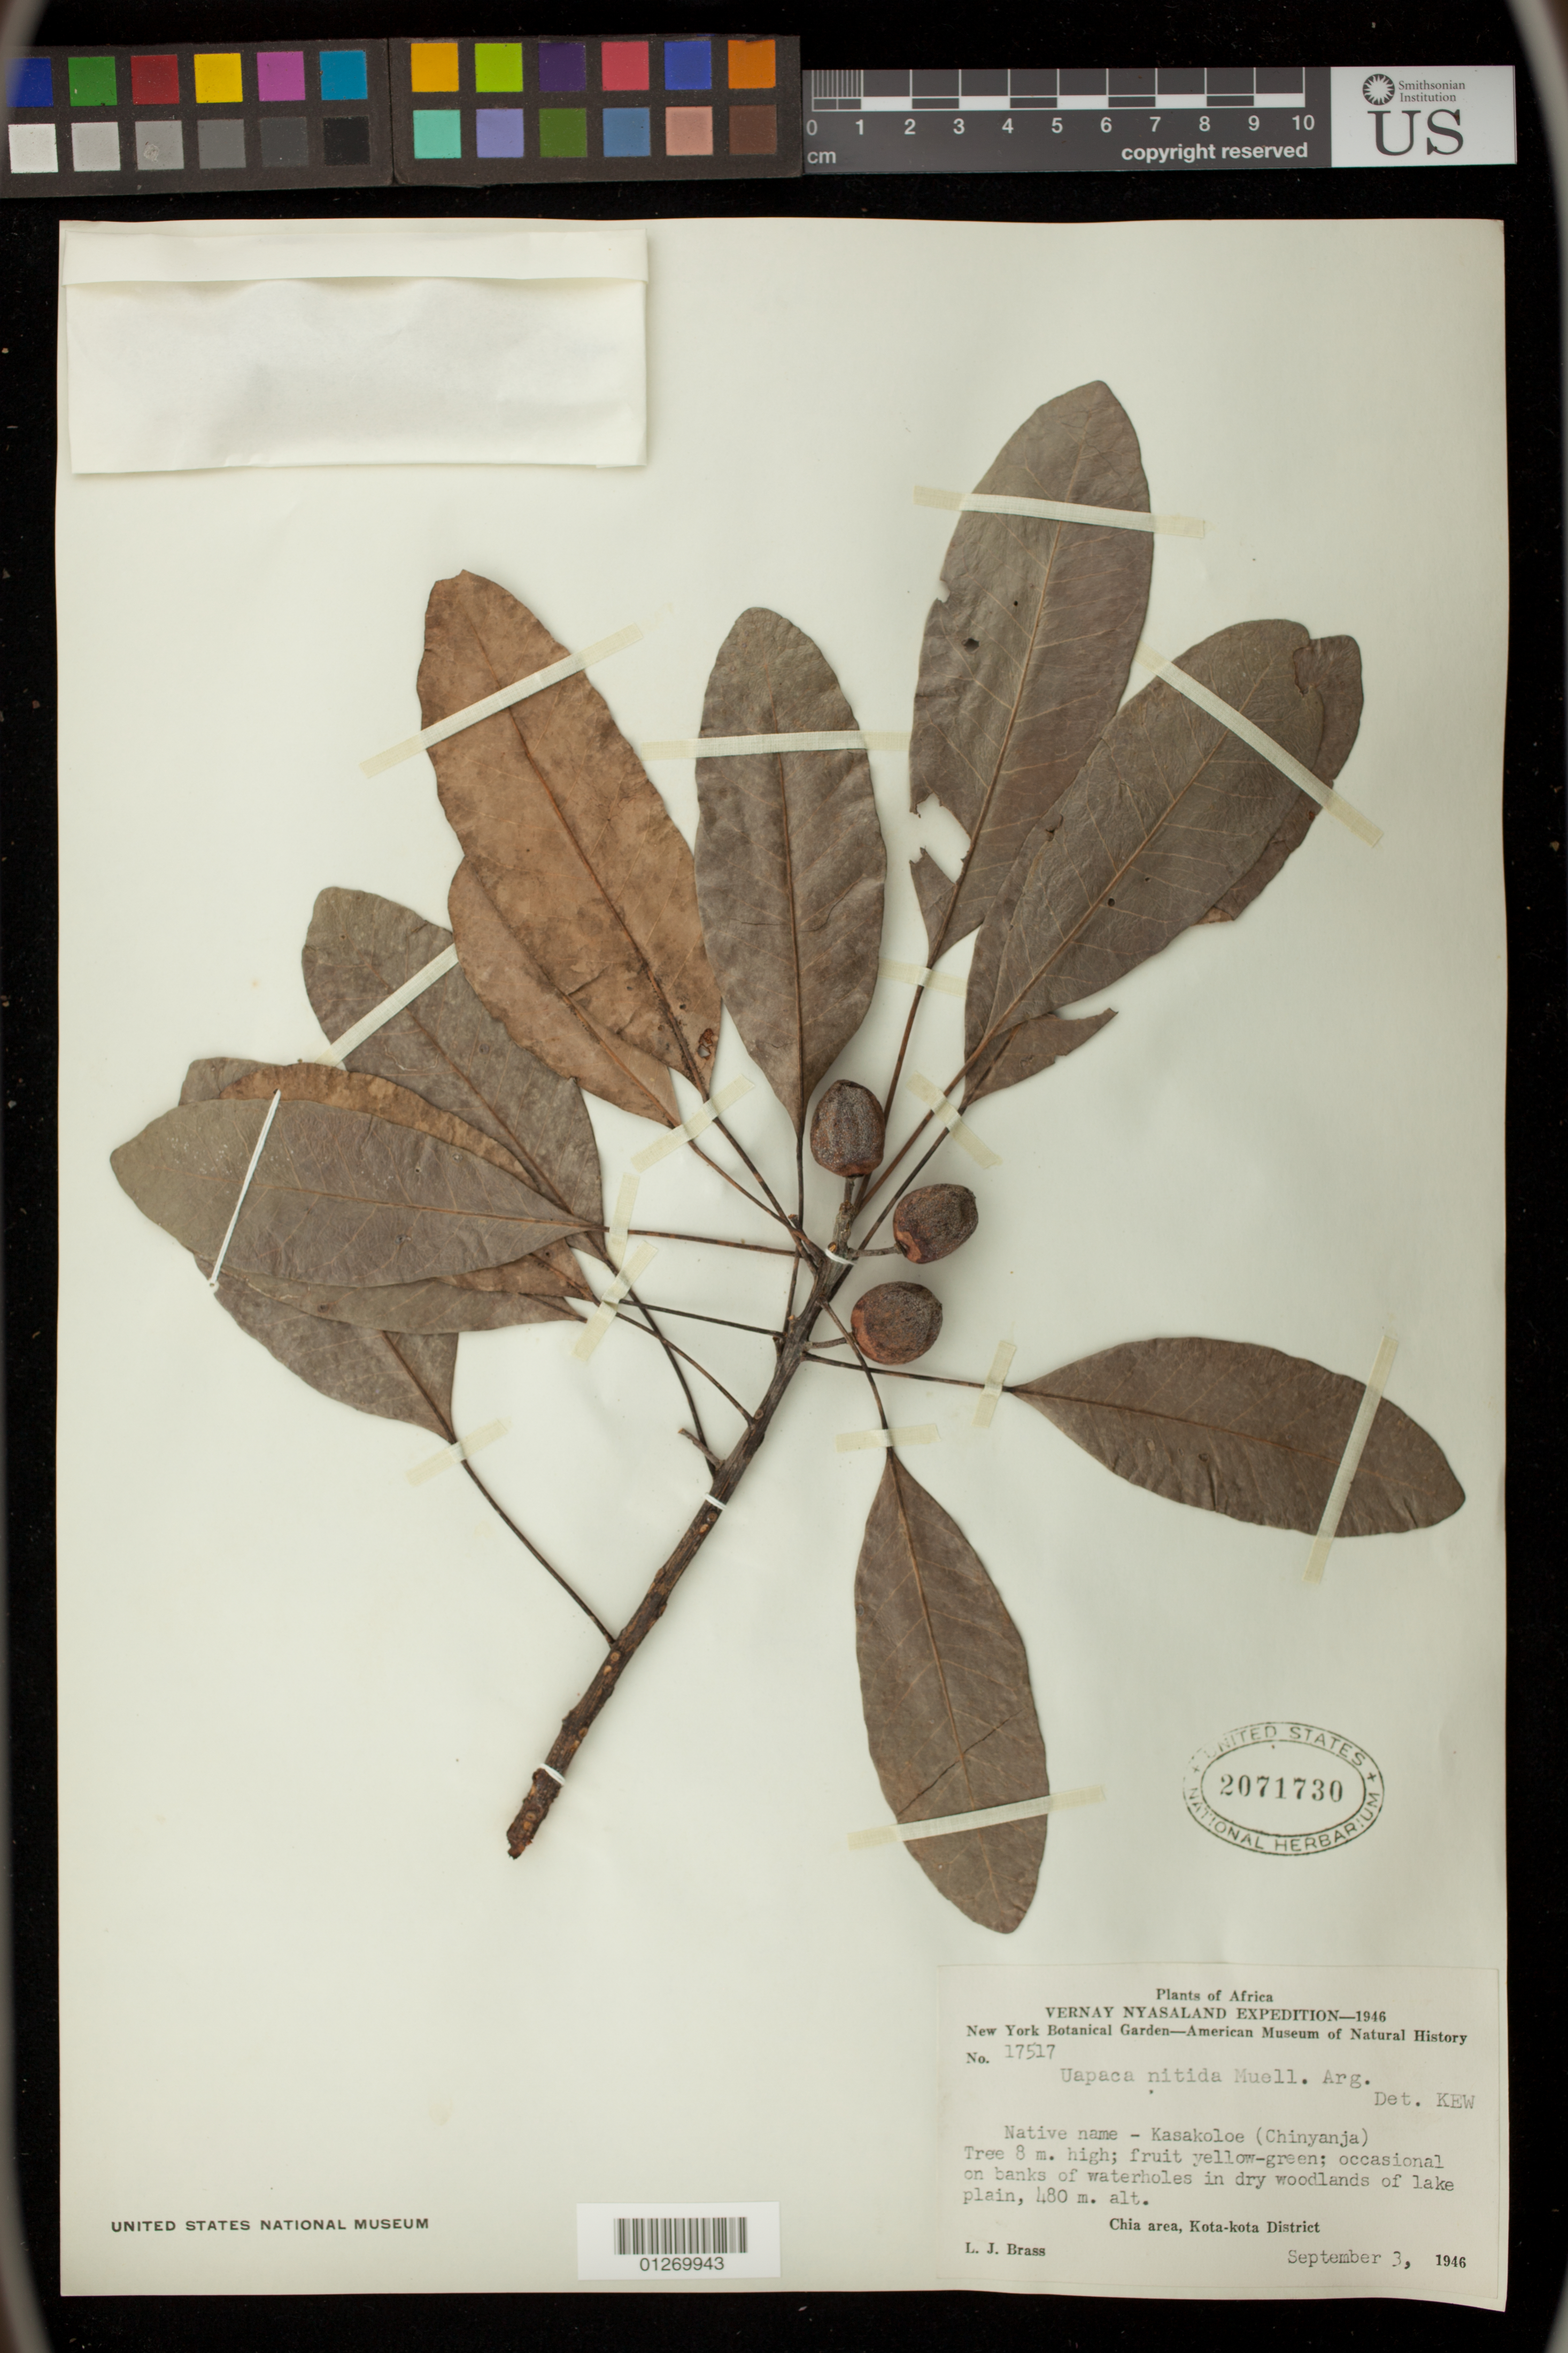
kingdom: Plantae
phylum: Tracheophyta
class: Magnoliopsida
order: Malpighiales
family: Phyllanthaceae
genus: Uapaca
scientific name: Uapaca nitida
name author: Müll. Arg.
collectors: L. J. Brass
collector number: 17517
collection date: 1946-09-03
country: Malawi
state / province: Central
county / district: Nkhotakota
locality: Kota-Kota District, Chia.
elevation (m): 480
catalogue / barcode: US 2071730